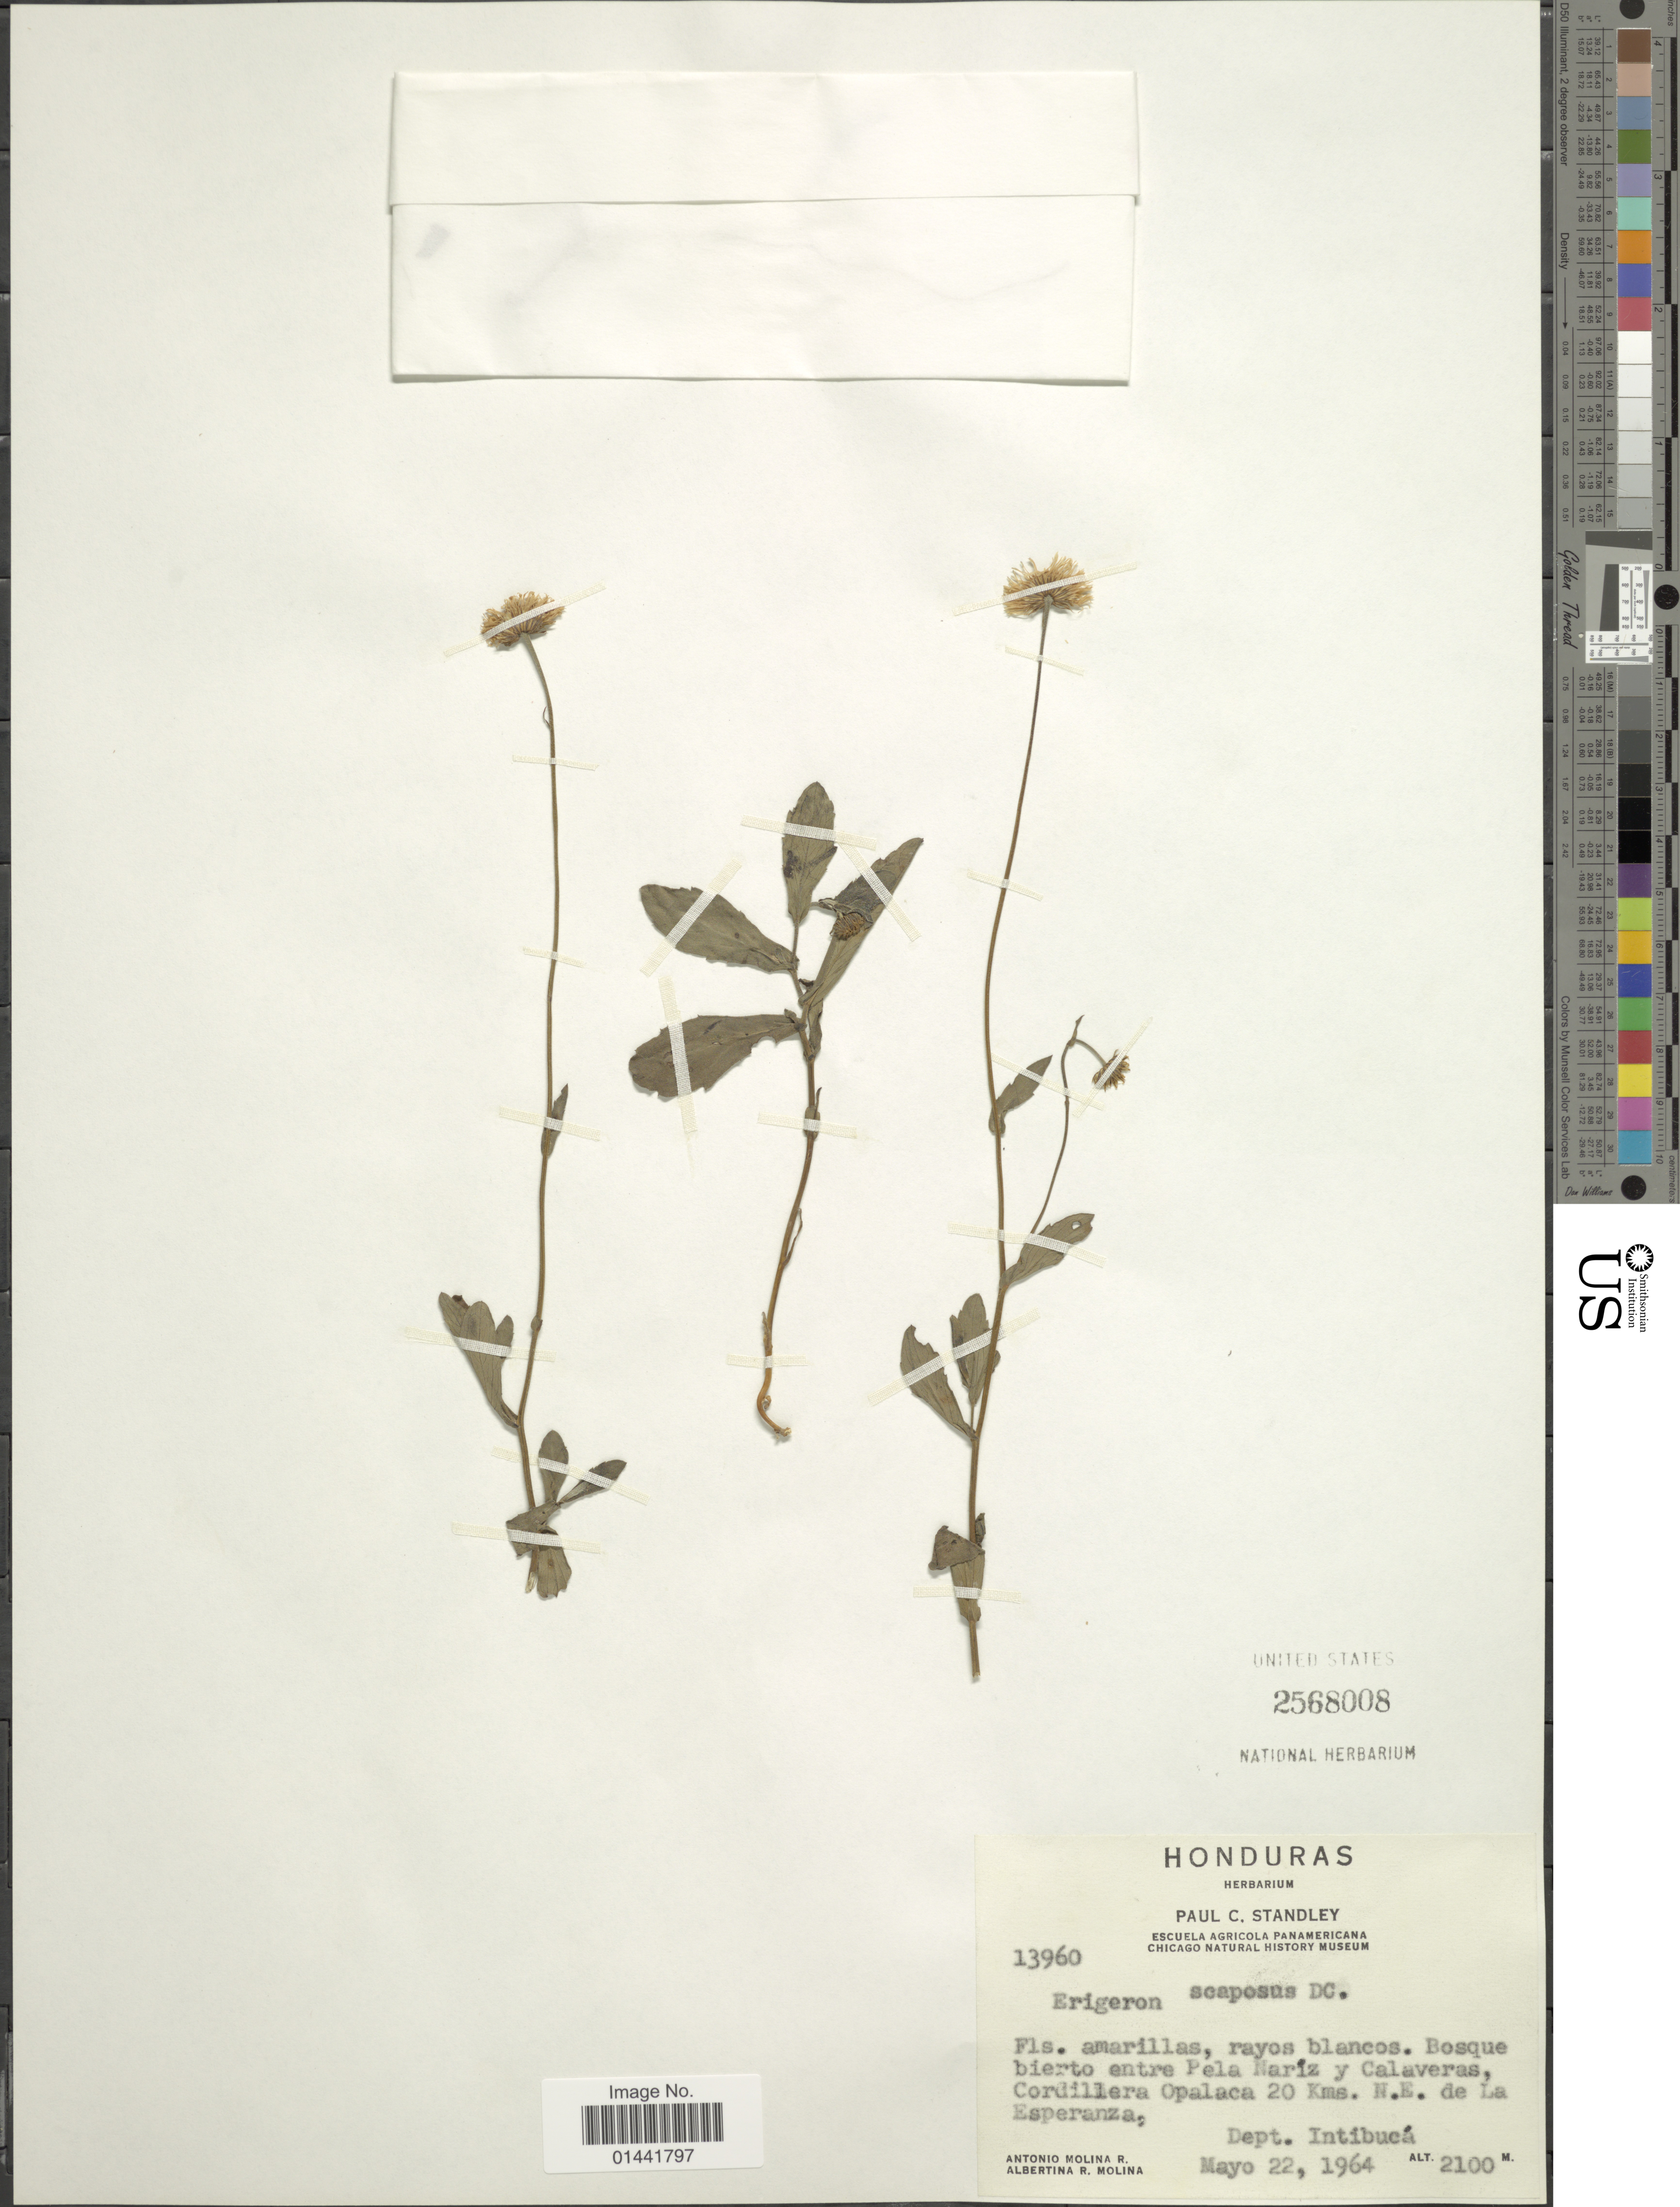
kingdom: Plantae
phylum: Tracheophyta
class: Magnoliopsida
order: Asterales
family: Asteraceae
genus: Erigeron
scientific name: Erigeron scaposus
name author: DC.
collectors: A. Molina R. & A. R. Molina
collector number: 13960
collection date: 1964-05-22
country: Honduras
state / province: Intibuca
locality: Bosque abierto entre Pela Naríz y Calaveras Cordillera Opalaca 20 Kms. N.E. de le Esperanza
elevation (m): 2100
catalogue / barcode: US 2568008